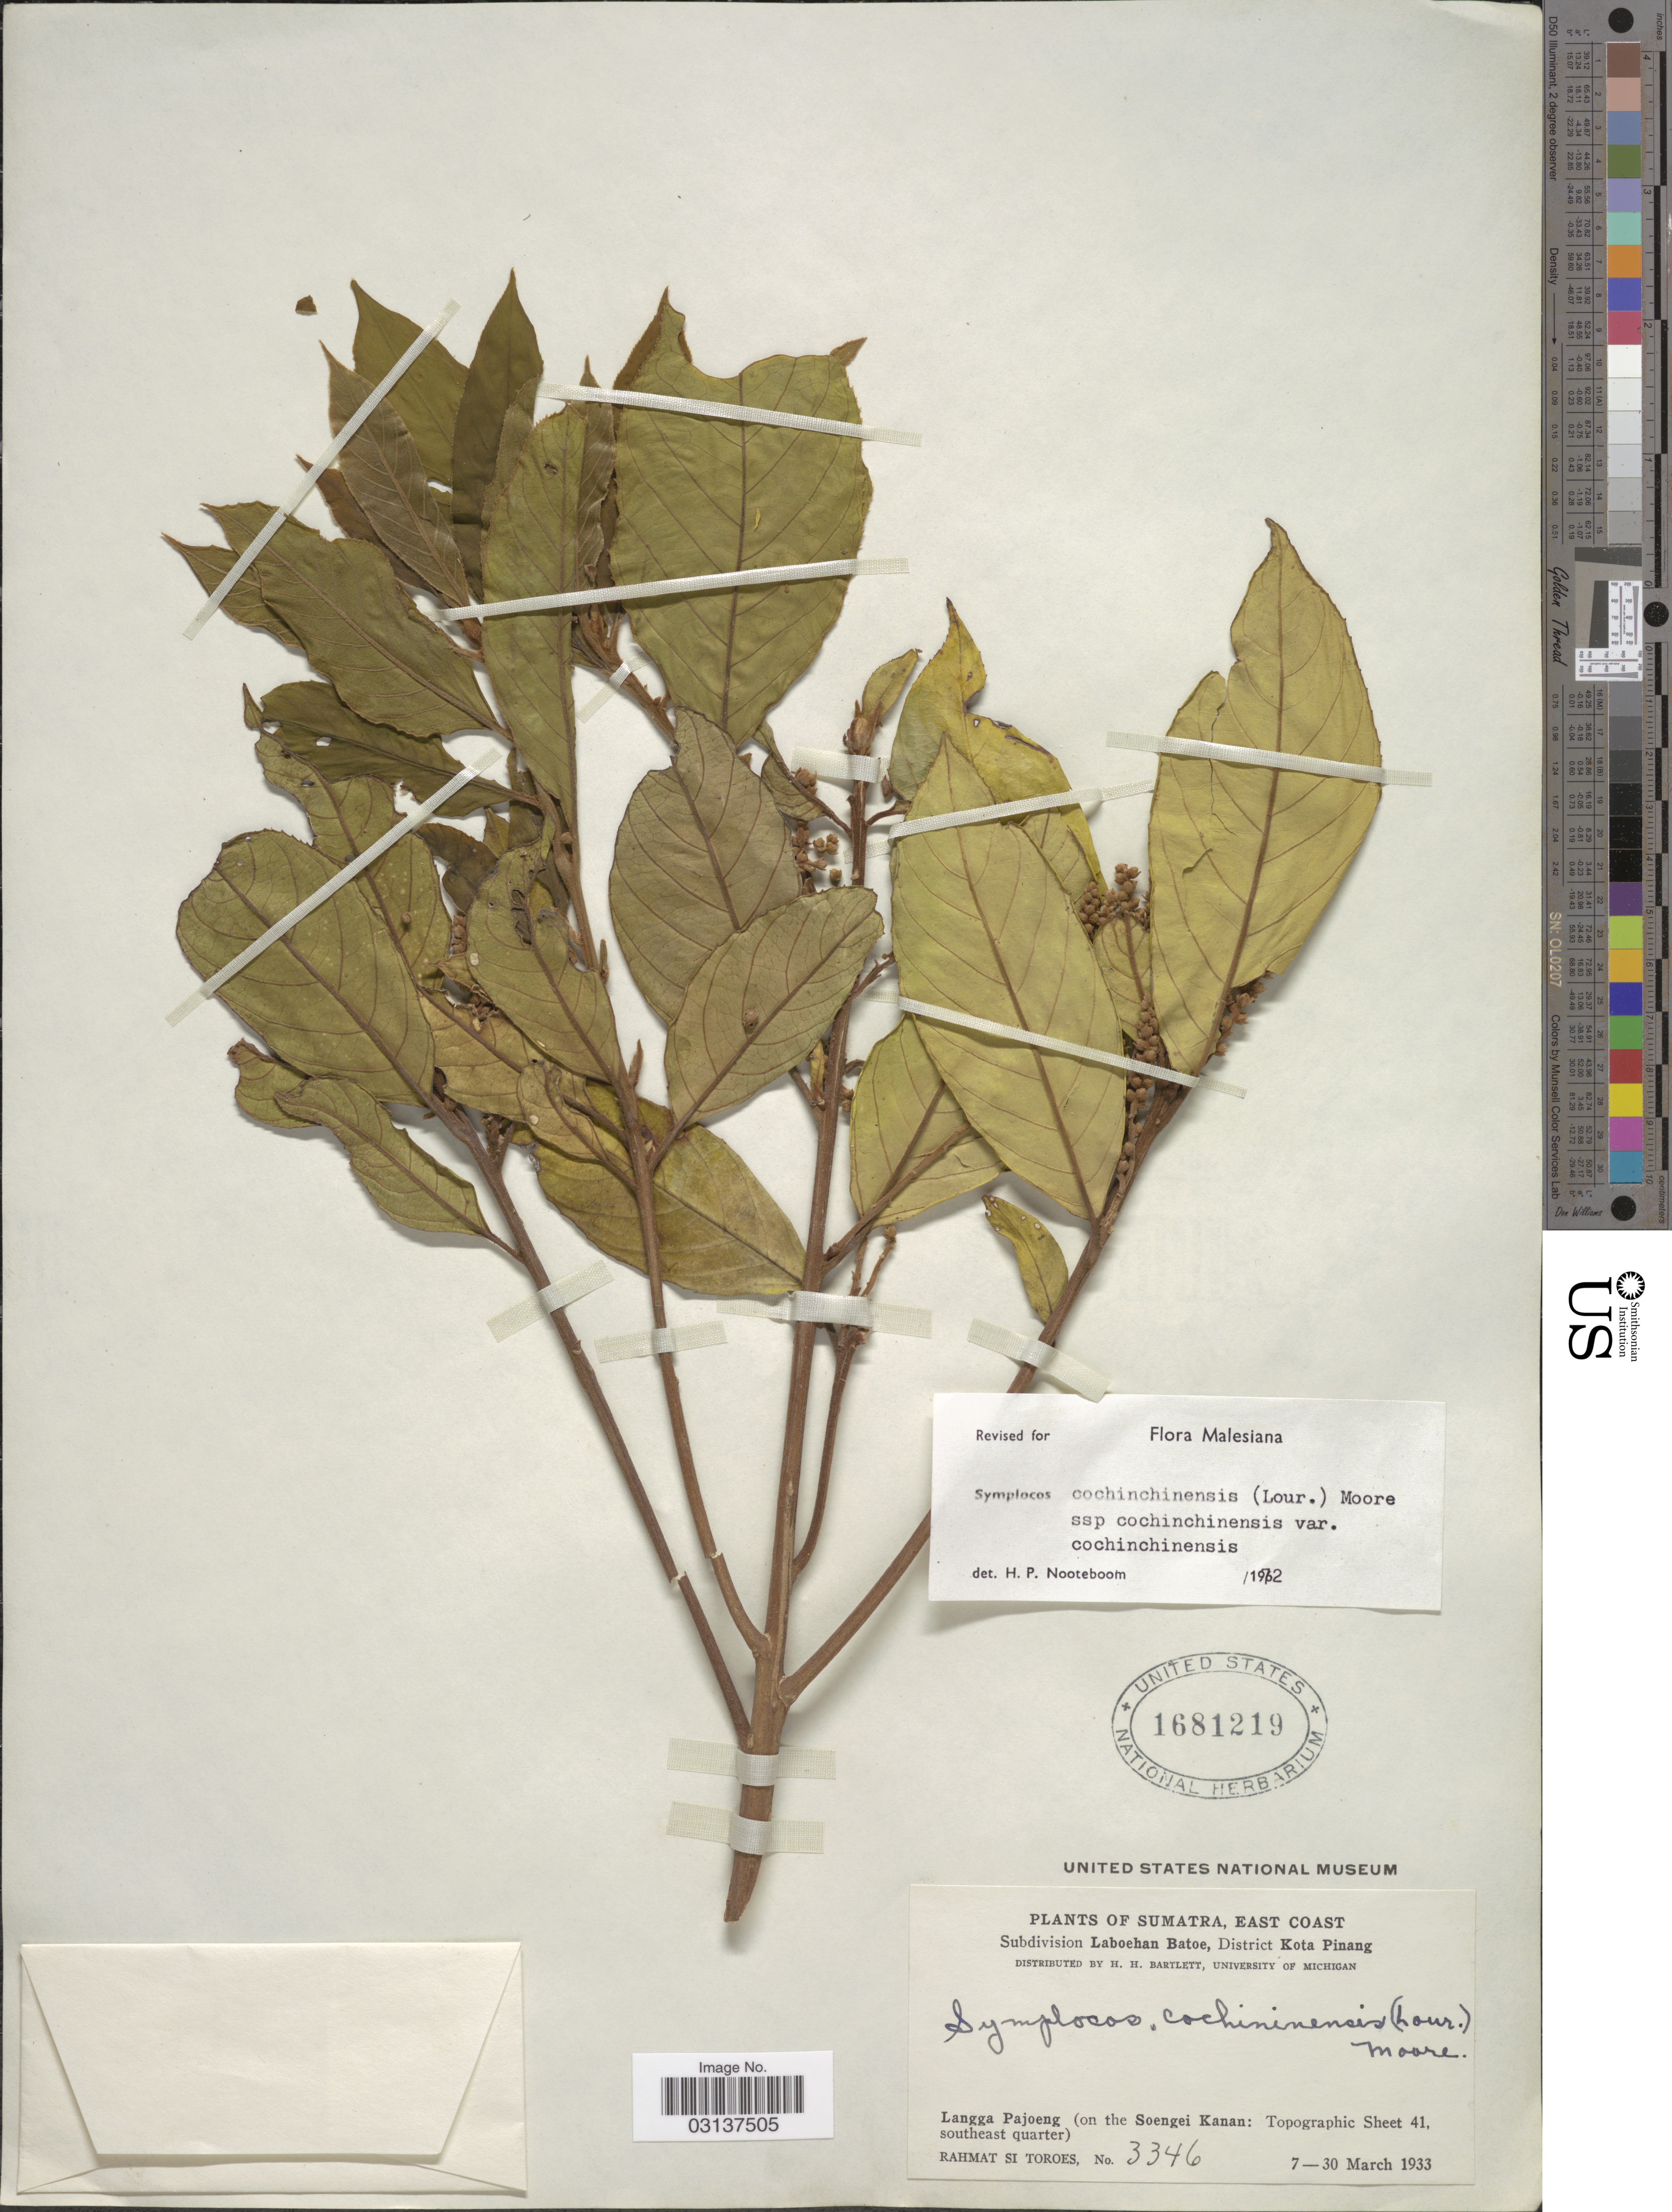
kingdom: Plantae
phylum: Tracheophyta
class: Magnoliopsida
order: Ericales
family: Symplocaceae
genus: Symplocos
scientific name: Symplocos cochinchinensis subsp. cochinchinensis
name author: (Lour.) S. Moore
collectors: Rahmat Si Boeea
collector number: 3346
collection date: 1933-03-07/1933-03-30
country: Indonesia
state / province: Sumatra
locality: East Coast, Subdivision Laboehan Batoe, District Kota Pinang, Langga Pajoeng (on the Soengei Kanan: Topographic Sheet 41, southeast quarter).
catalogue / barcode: US 1681219